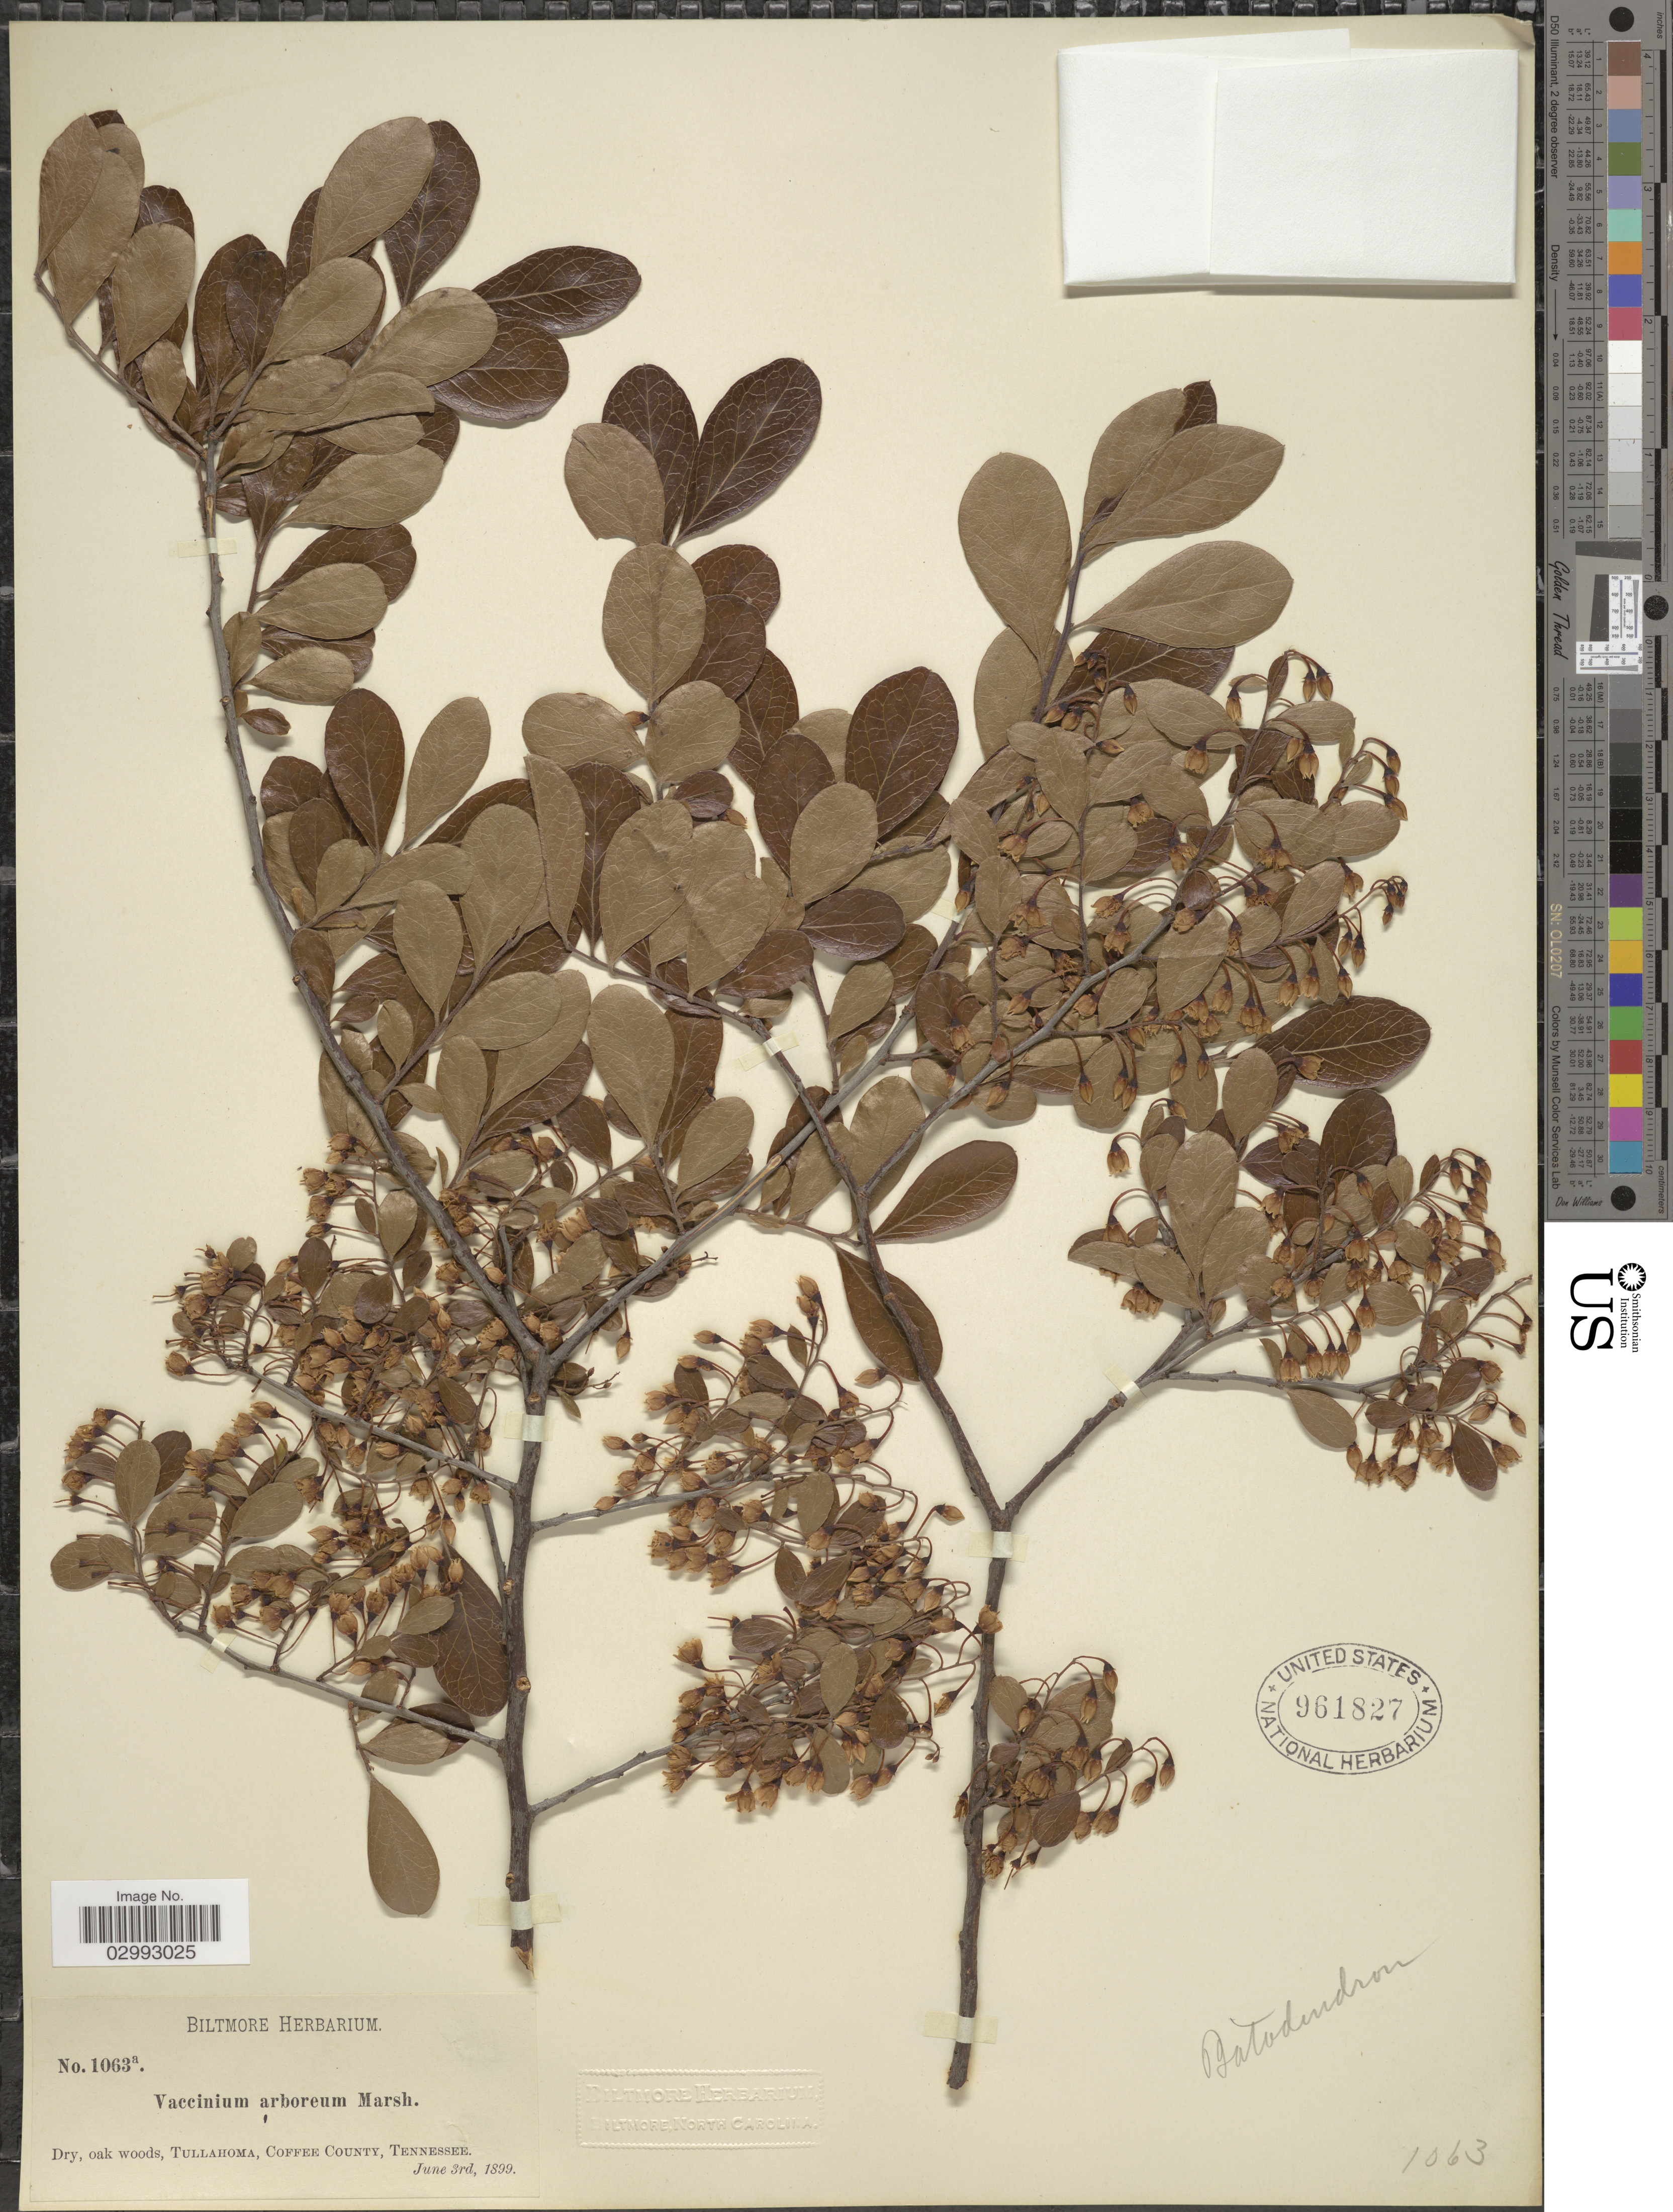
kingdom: Plantae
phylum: Tracheophyta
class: Magnoliopsida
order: Ericales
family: Ericaceae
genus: Batodendron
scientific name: Batodendron arboreum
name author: Nutt.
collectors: ex herb. Biltmore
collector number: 1063a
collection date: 1899-06-03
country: United States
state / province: Tennessee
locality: Tullahoma, Coffee County.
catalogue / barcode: US 961827